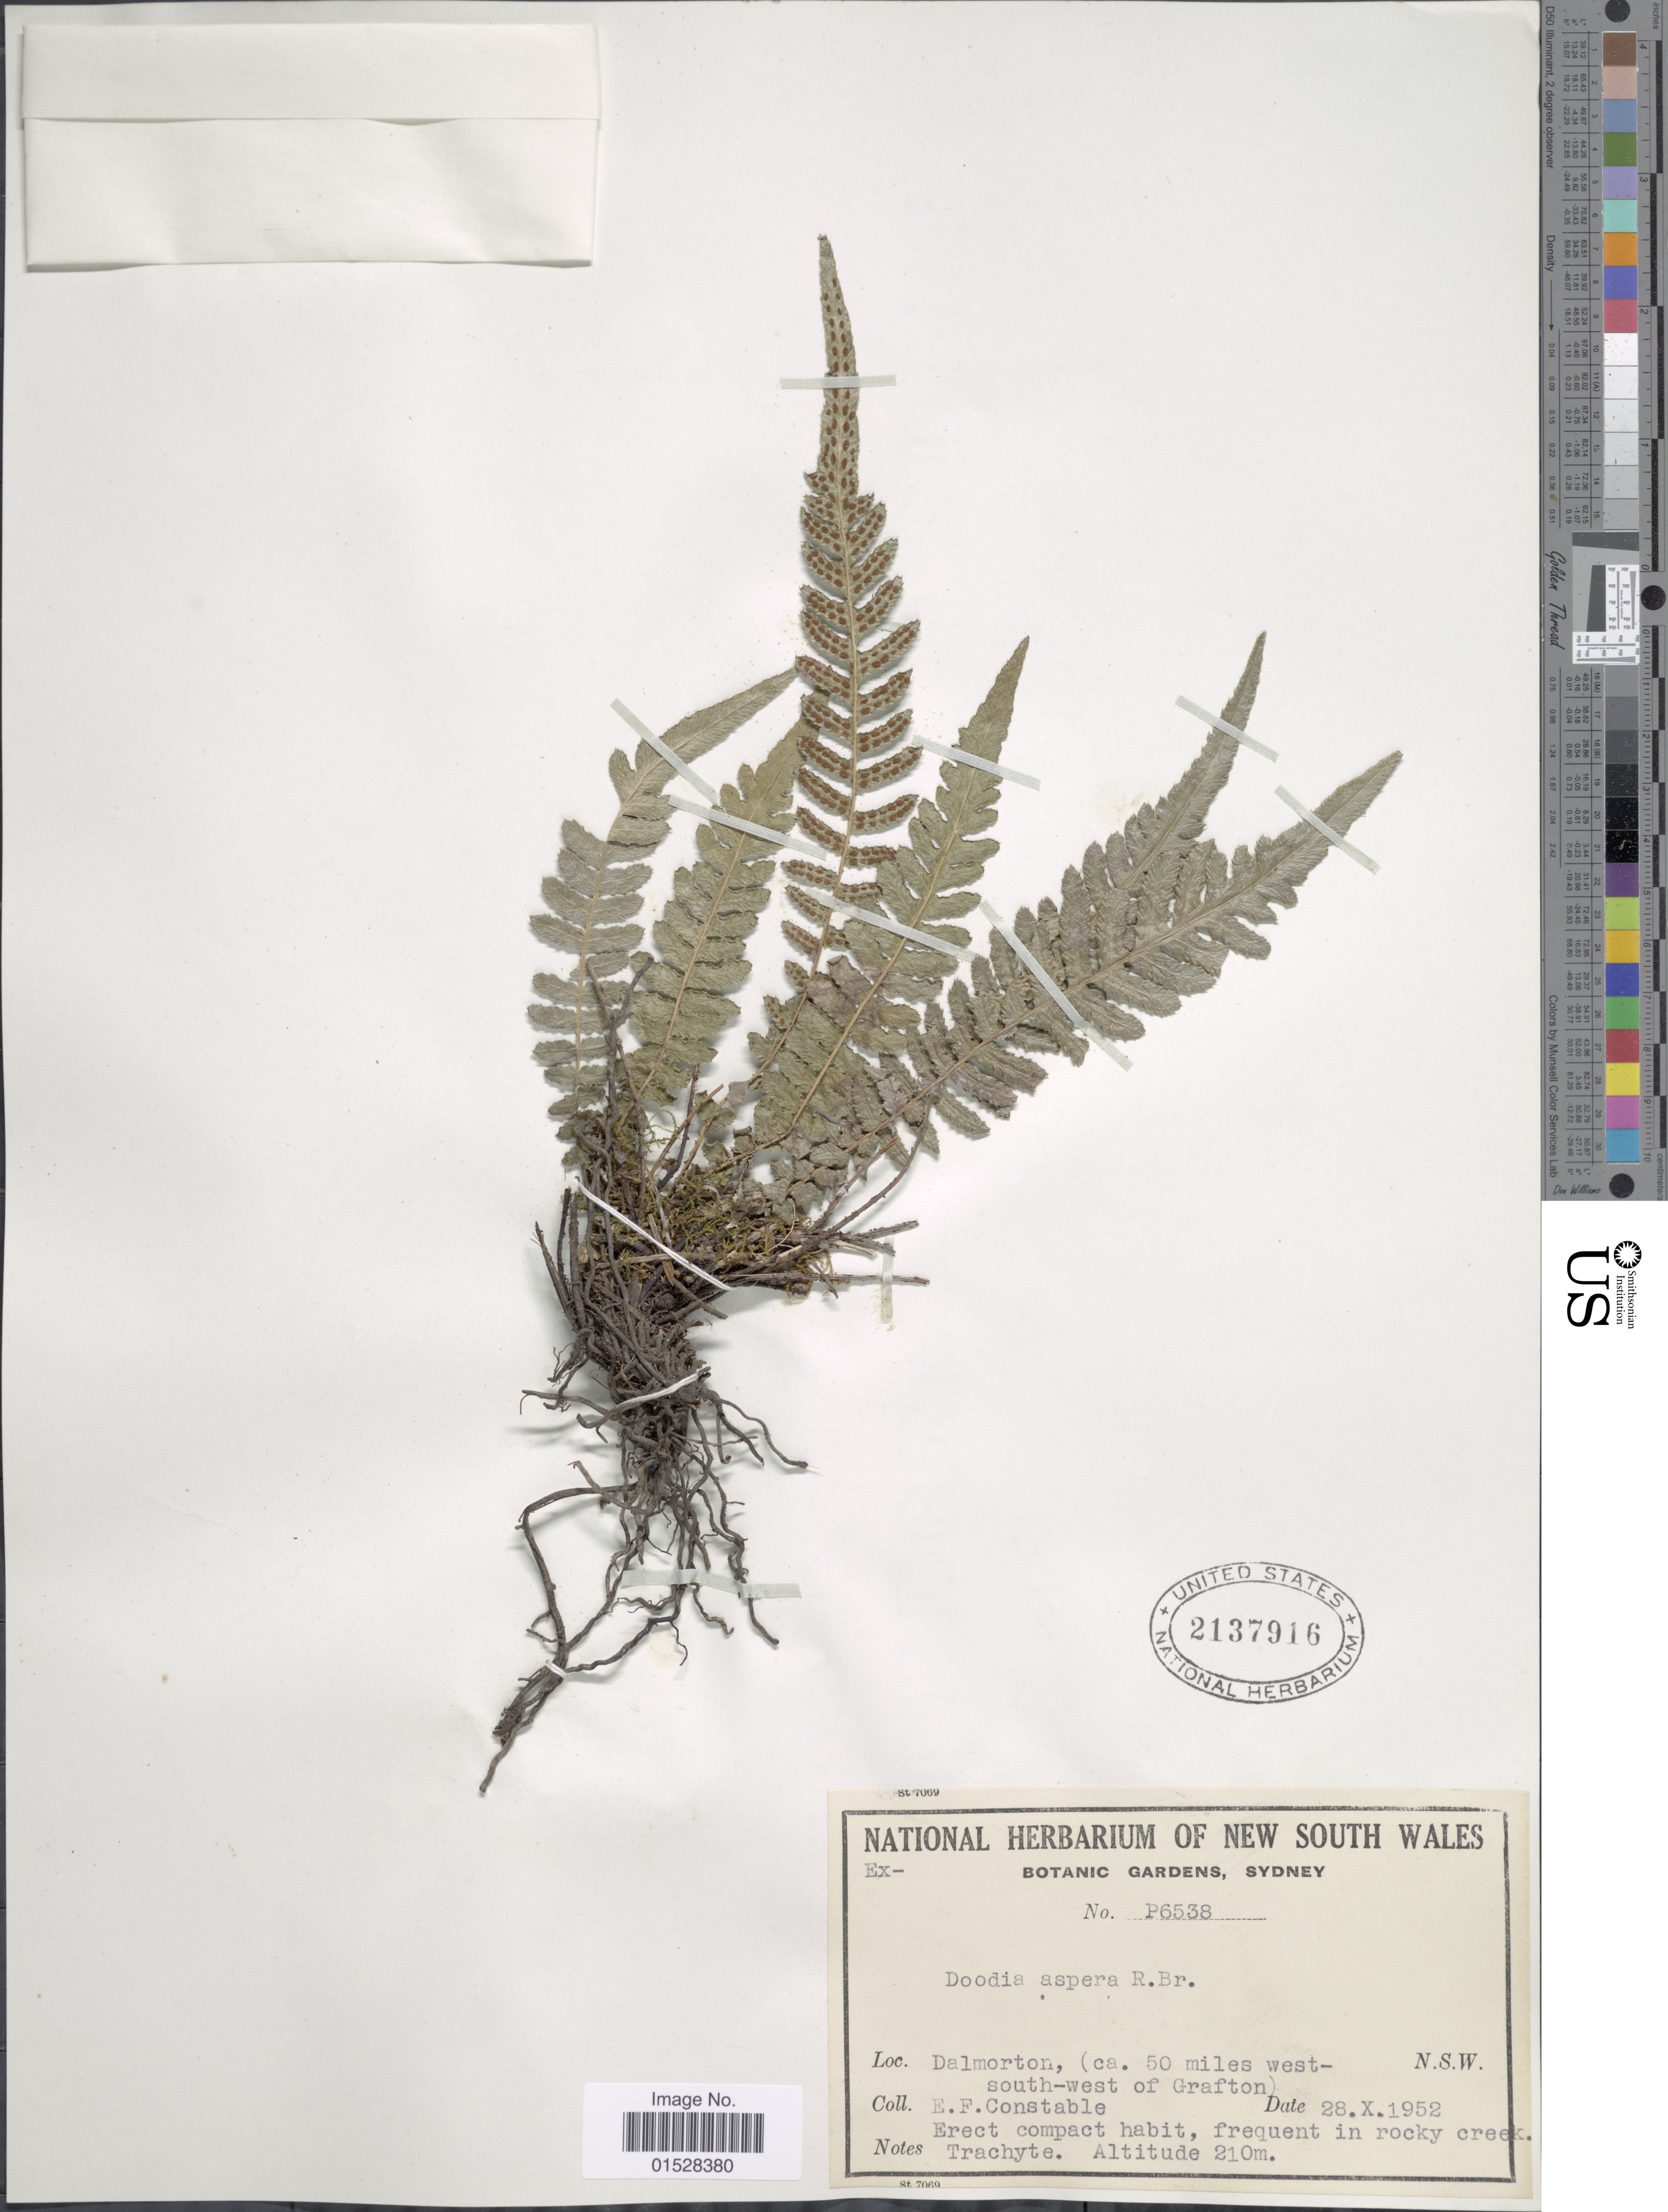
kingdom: Plantae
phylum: Tracheophyta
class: Polypodiopsida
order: Polypodiales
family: Blechnaceae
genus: Blechnum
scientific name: Blechnum neohollandicum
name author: Christenh.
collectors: E. F. Constable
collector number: P6538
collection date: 1952-10-28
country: Australia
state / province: New South Wales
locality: Dalmorton, (ca. 50 miles west-south-west of Grafton).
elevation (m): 210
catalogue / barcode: US 2137916